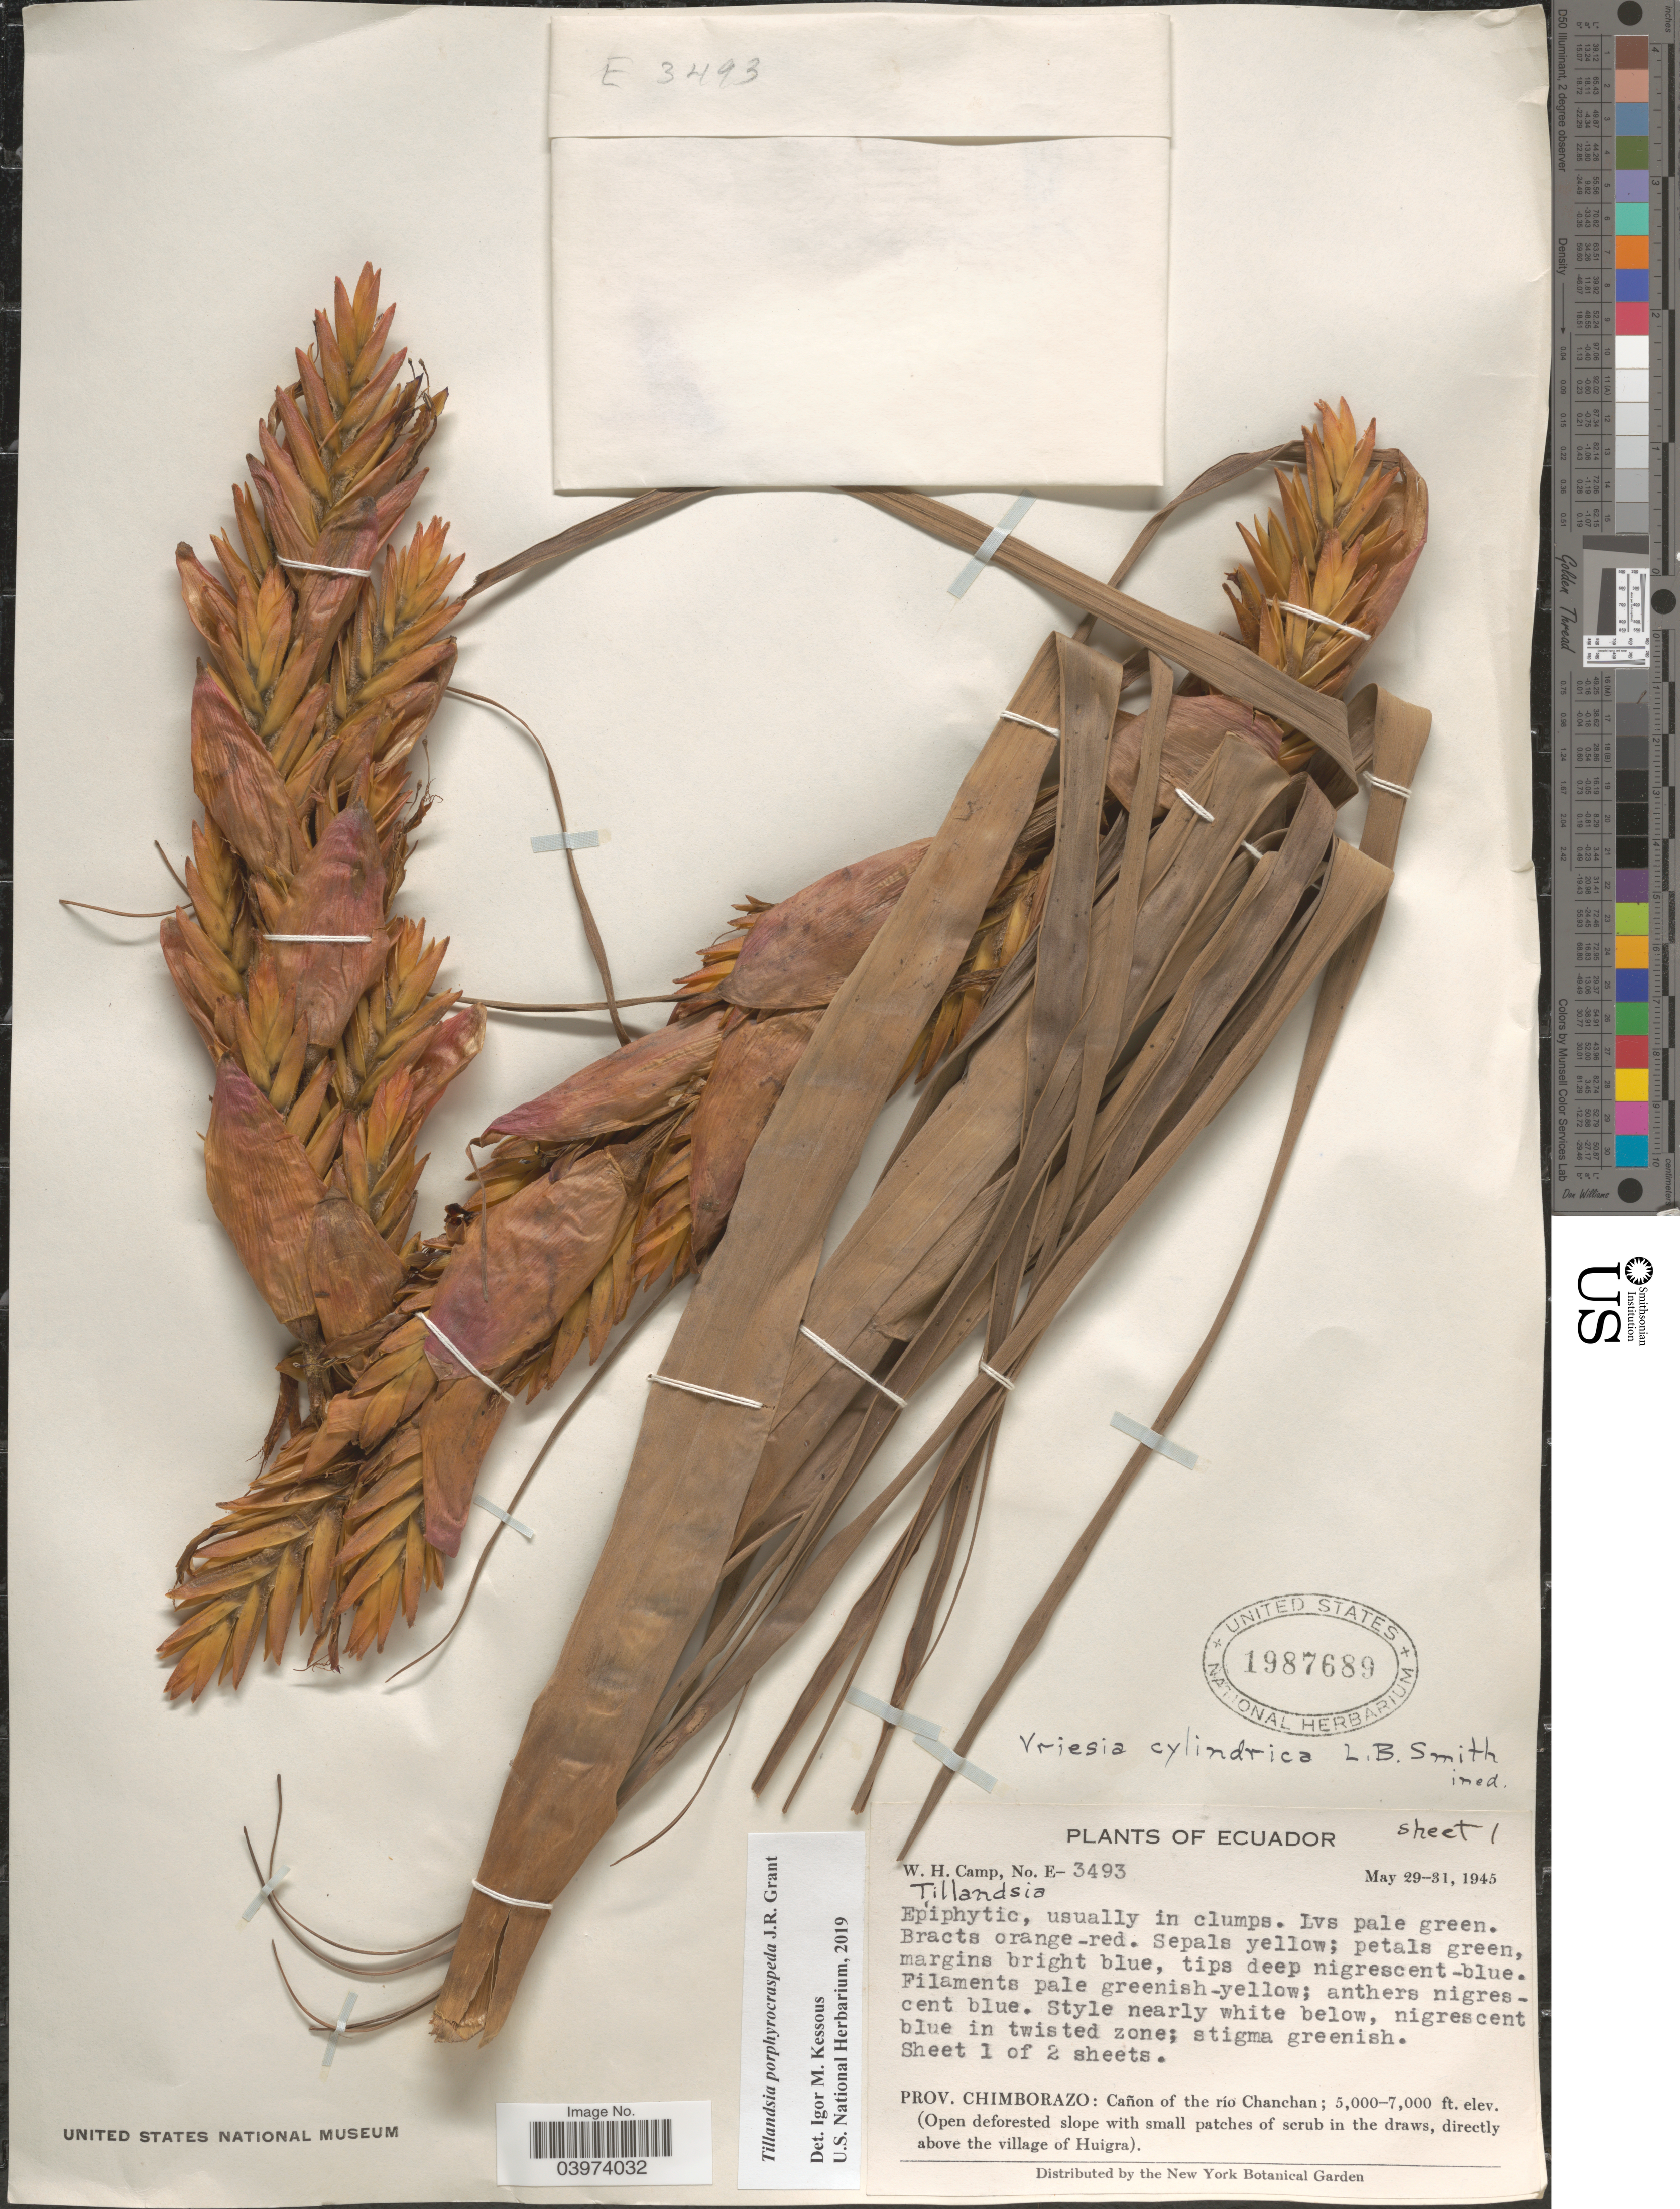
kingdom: Plantae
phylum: Tracheophyta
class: Liliopsida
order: Poales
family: Bromeliaceae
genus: Tillandsia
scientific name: Tillandsia porphyrocraspeda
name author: J.R. Grant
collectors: W. H. Camp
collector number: E-3493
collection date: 1945-05-29/1945-05-31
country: Ecuador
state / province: Chimborazo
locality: Cañon of the río Chanchan (Open deforested slope with small patches of scrub in the draws, directly above the village of Huigra).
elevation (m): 1524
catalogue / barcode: US 1987689